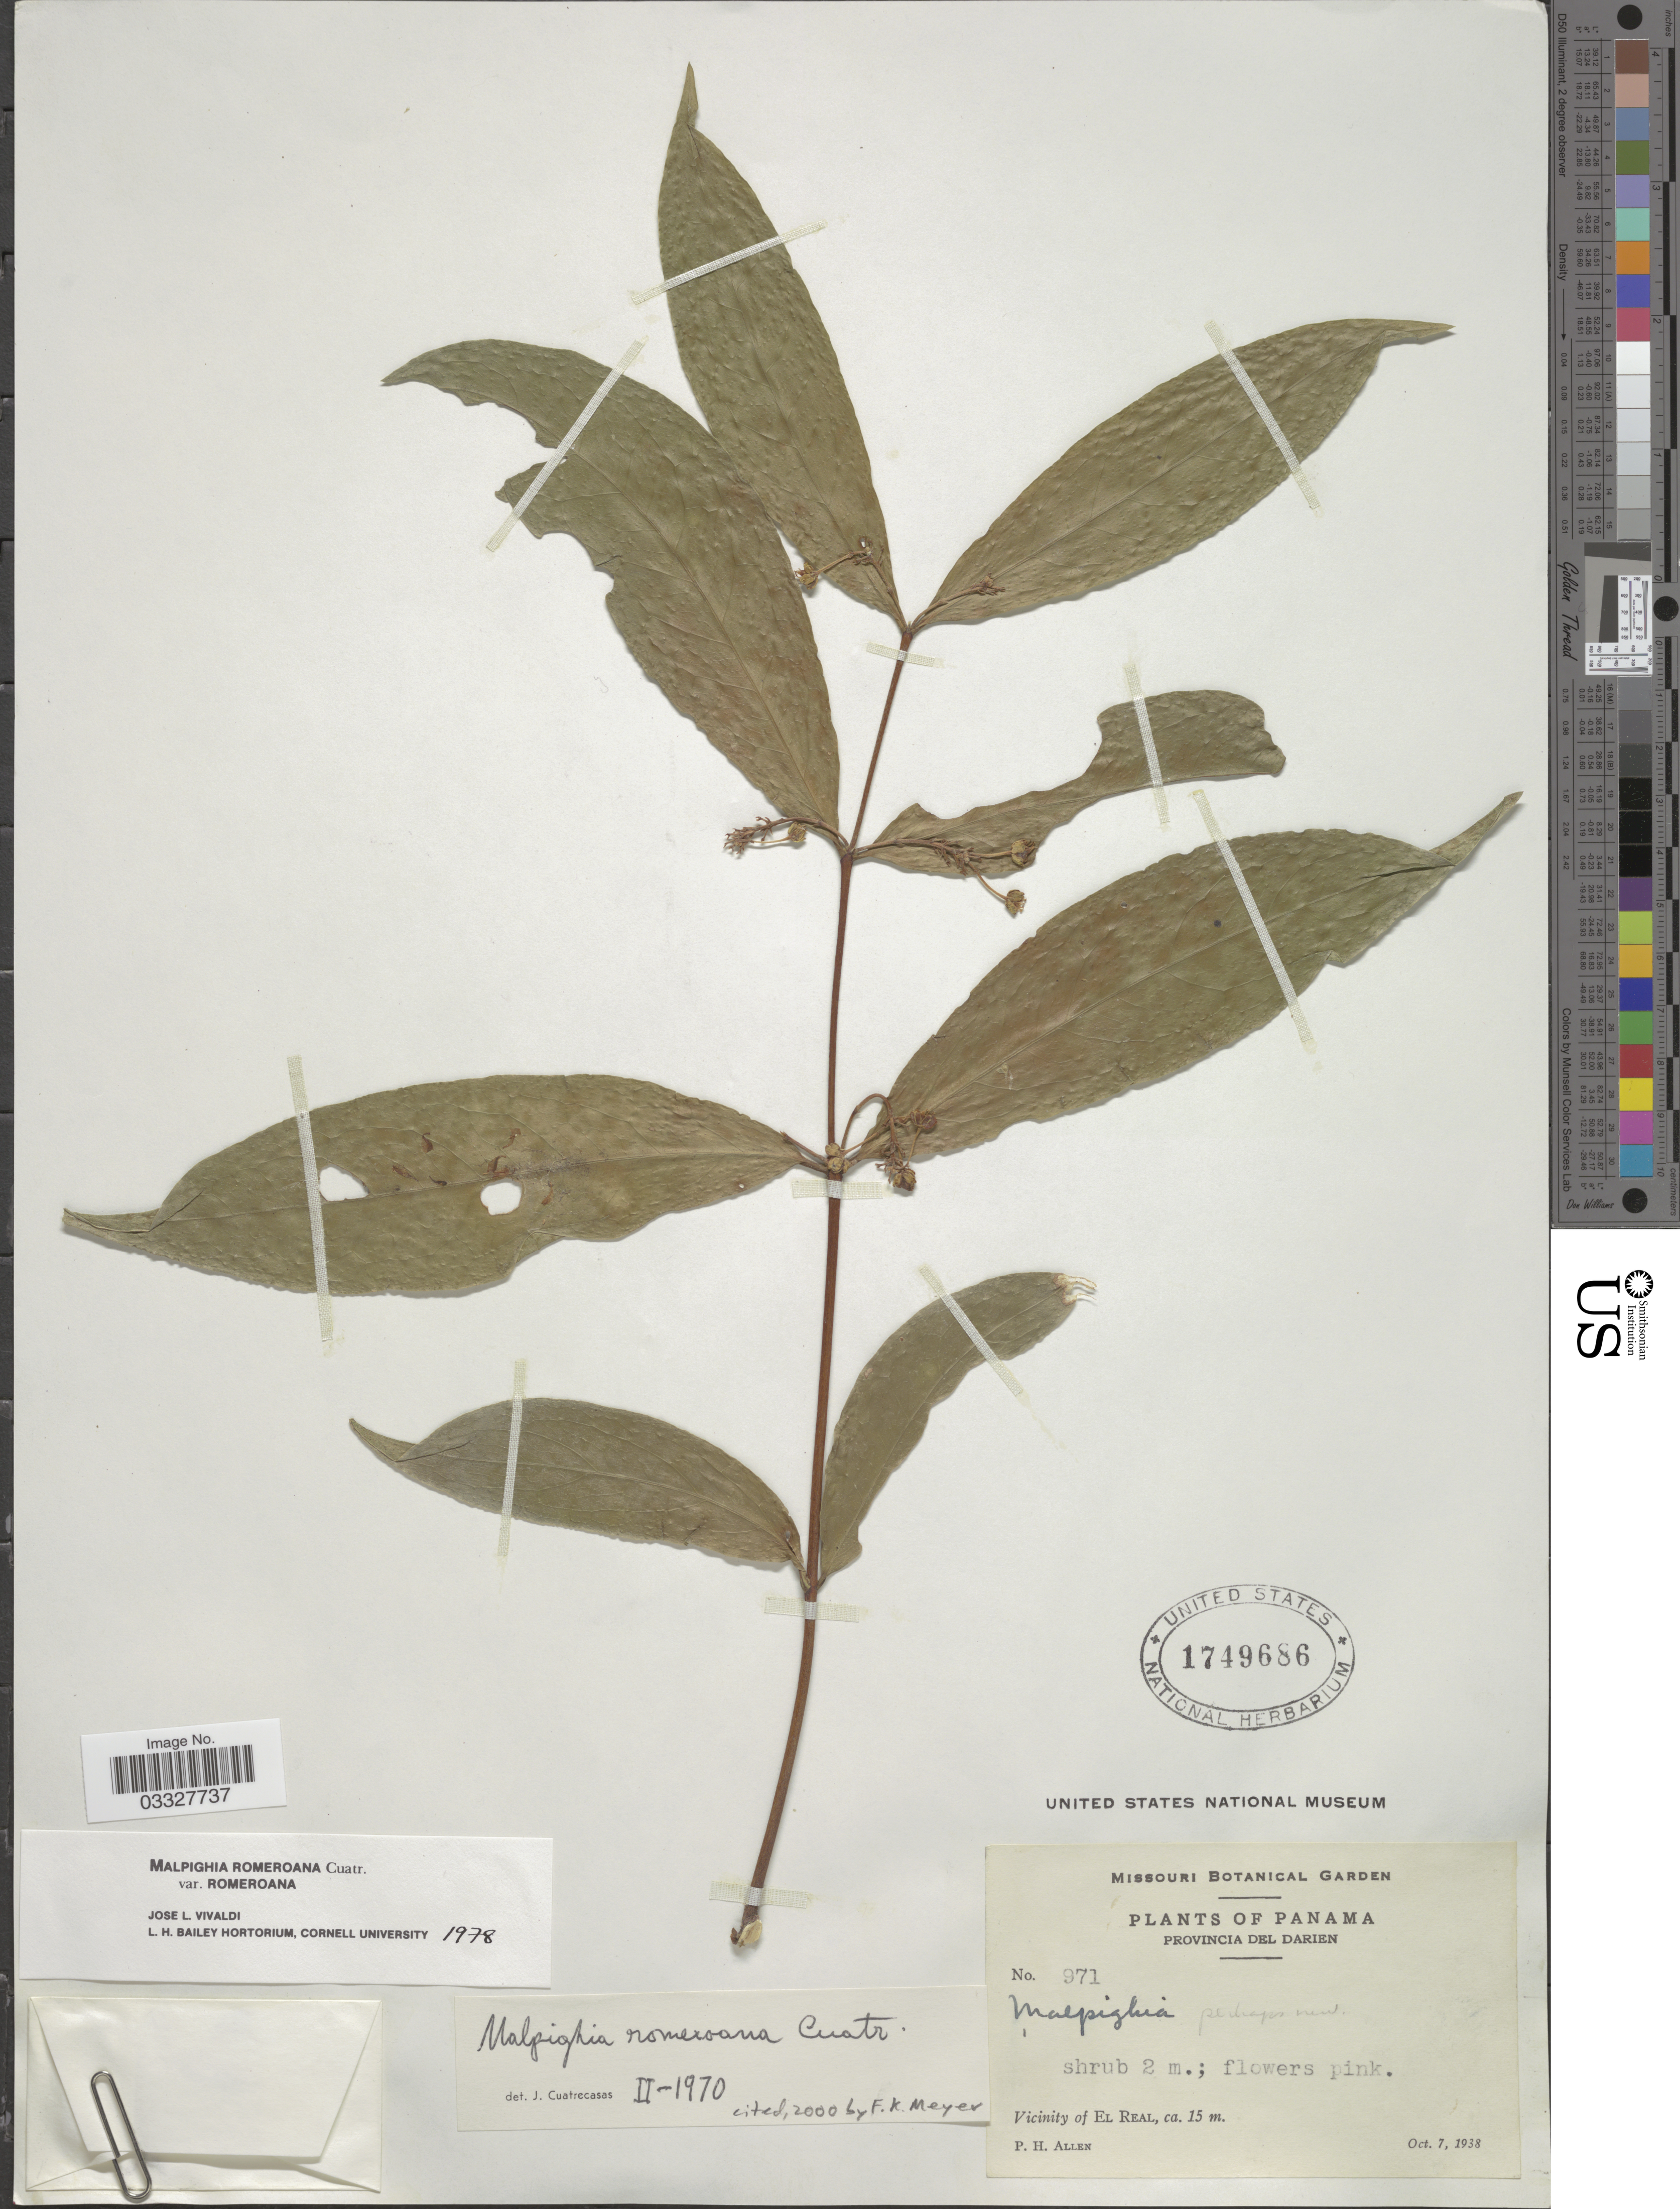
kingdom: Plantae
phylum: Tracheophyta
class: Magnoliopsida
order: Malpighiales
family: Malpighiaceae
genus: Malpighia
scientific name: Malpighia romeroana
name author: Cuatrec.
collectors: P. H. Allen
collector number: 971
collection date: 1938-10-07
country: Panama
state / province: Darién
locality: Vicinity of El Real.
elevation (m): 15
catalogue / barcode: US 1749686